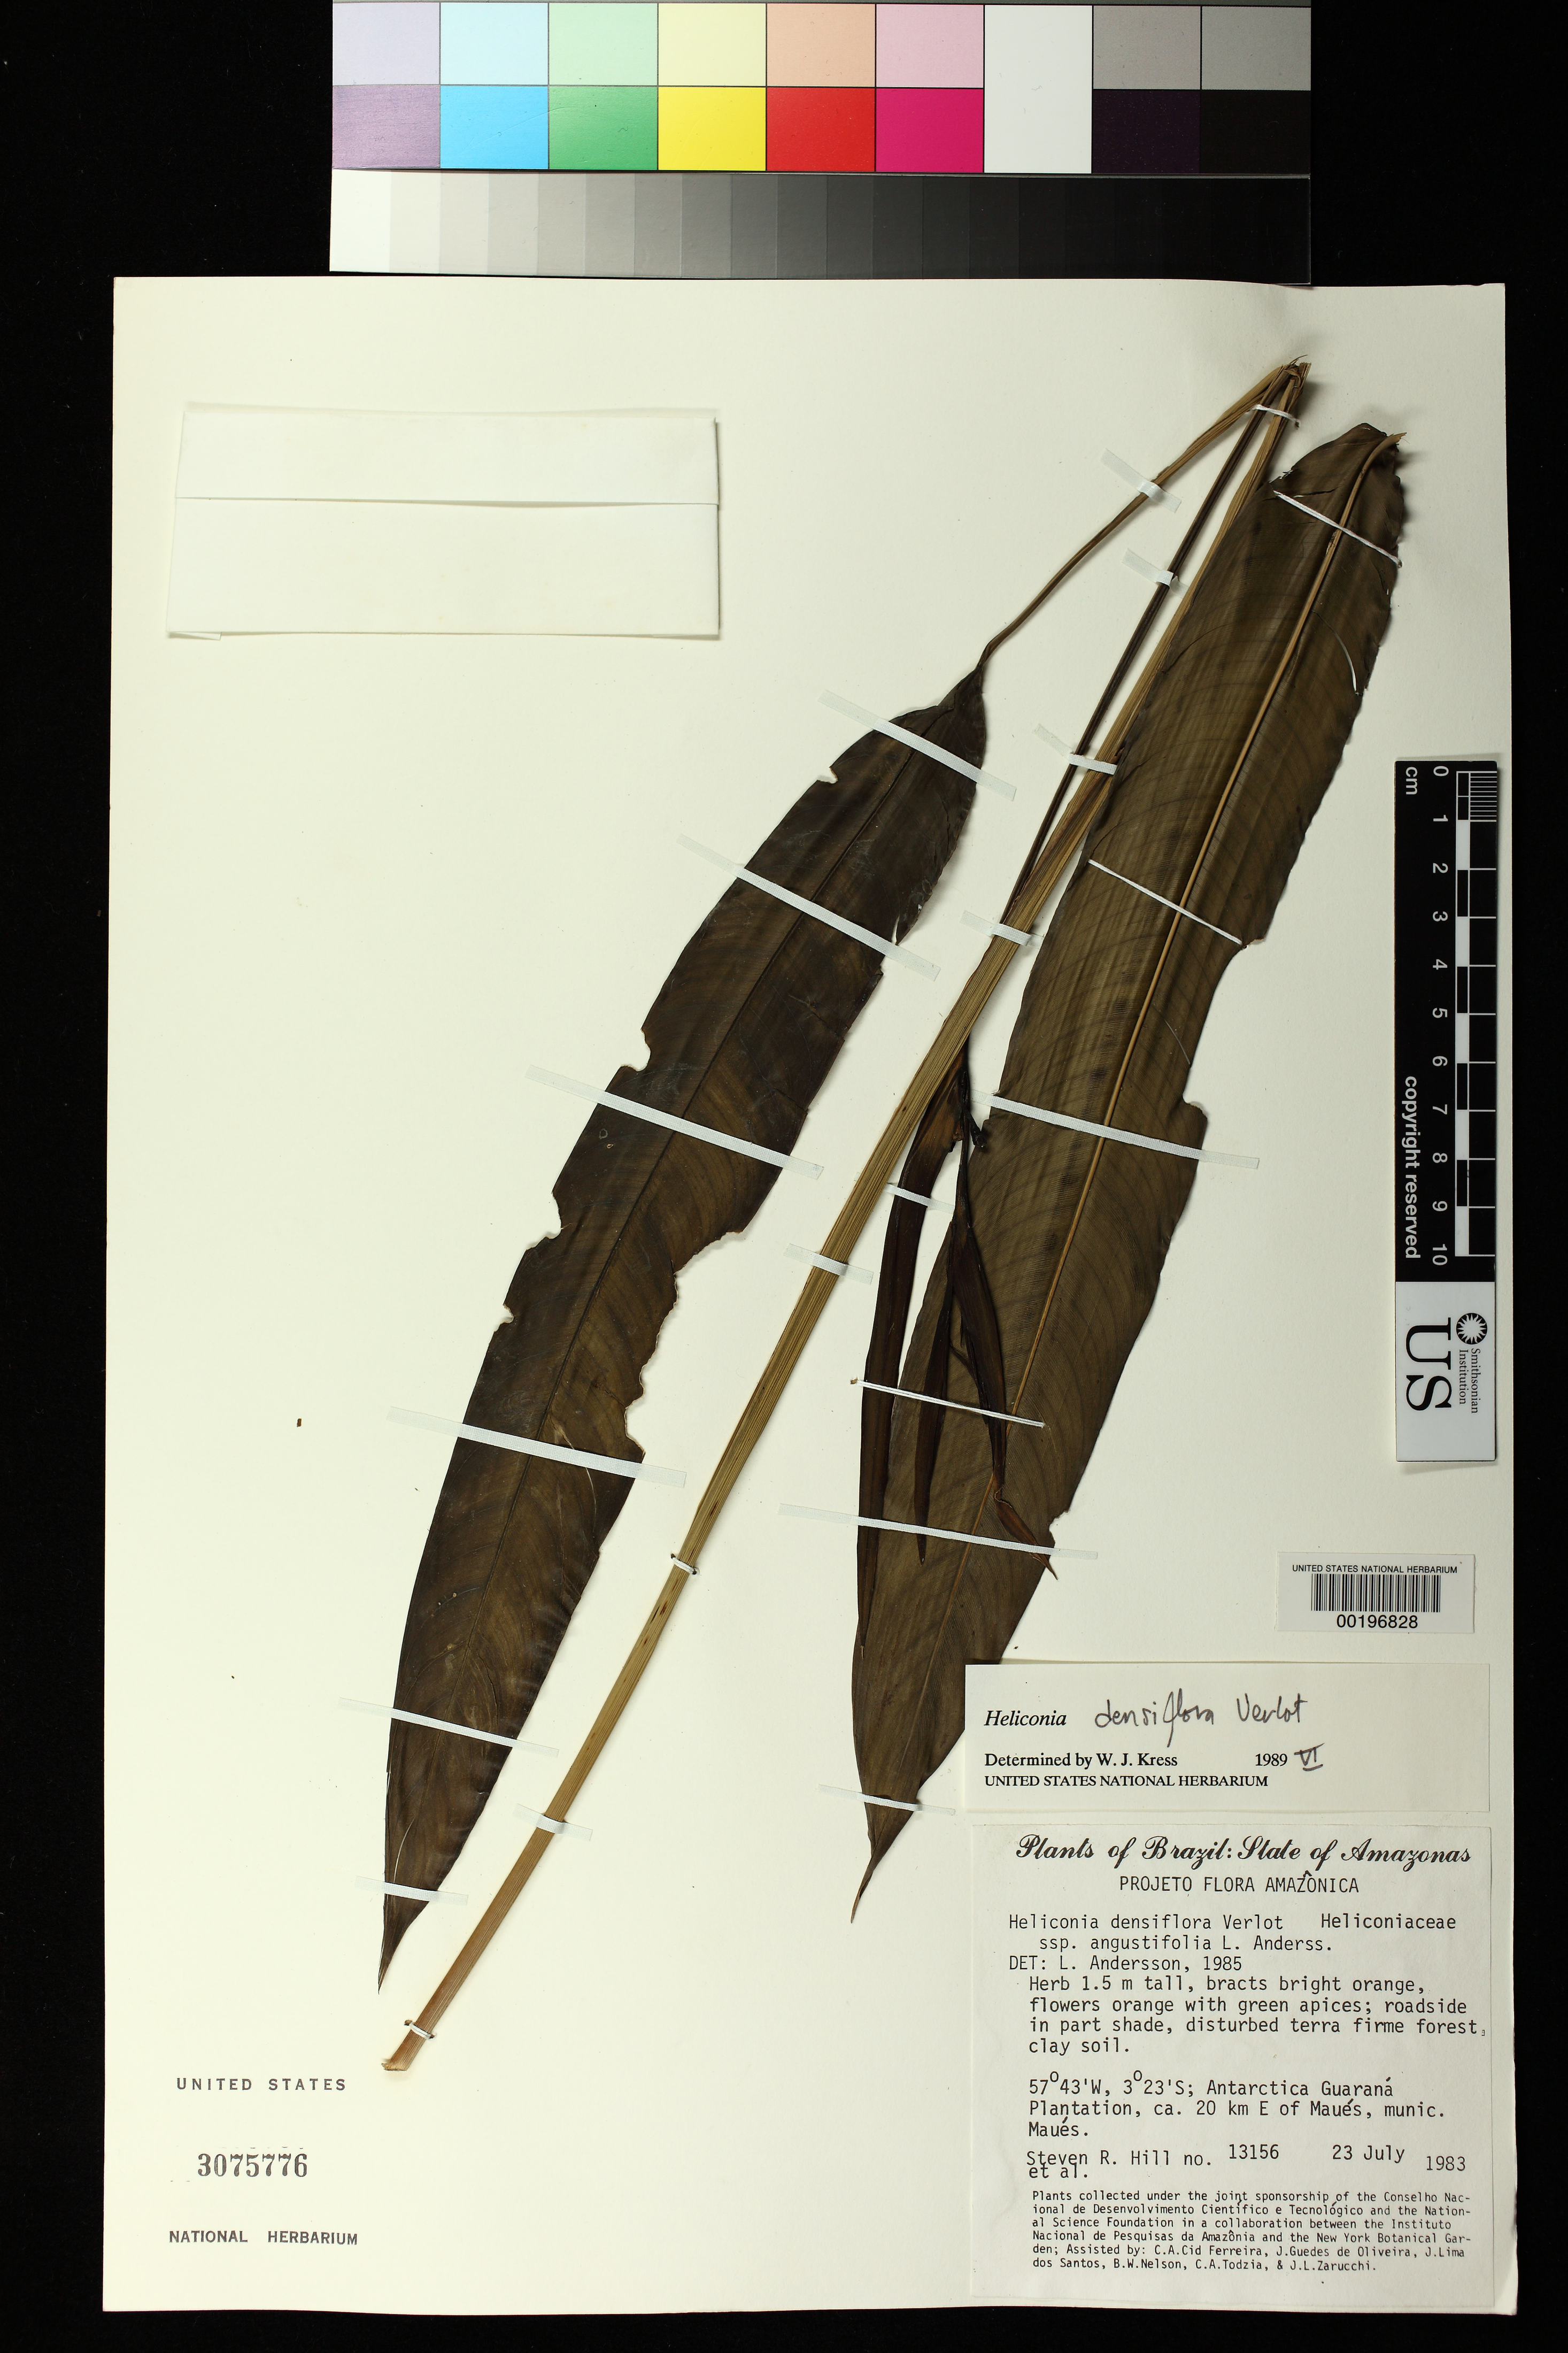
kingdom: Plantae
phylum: Tracheophyta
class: Liliopsida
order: Zingiberales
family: Heliconiaceae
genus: Heliconia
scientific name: Heliconia densiflora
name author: B. Verl.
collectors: S. R. Hill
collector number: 13156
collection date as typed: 23 Jul 1983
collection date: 1983-07-23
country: Brazil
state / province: Amazonas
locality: Antarctica guarana plantation, ca 20 km e of maues, munic. maues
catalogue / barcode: US 3075776